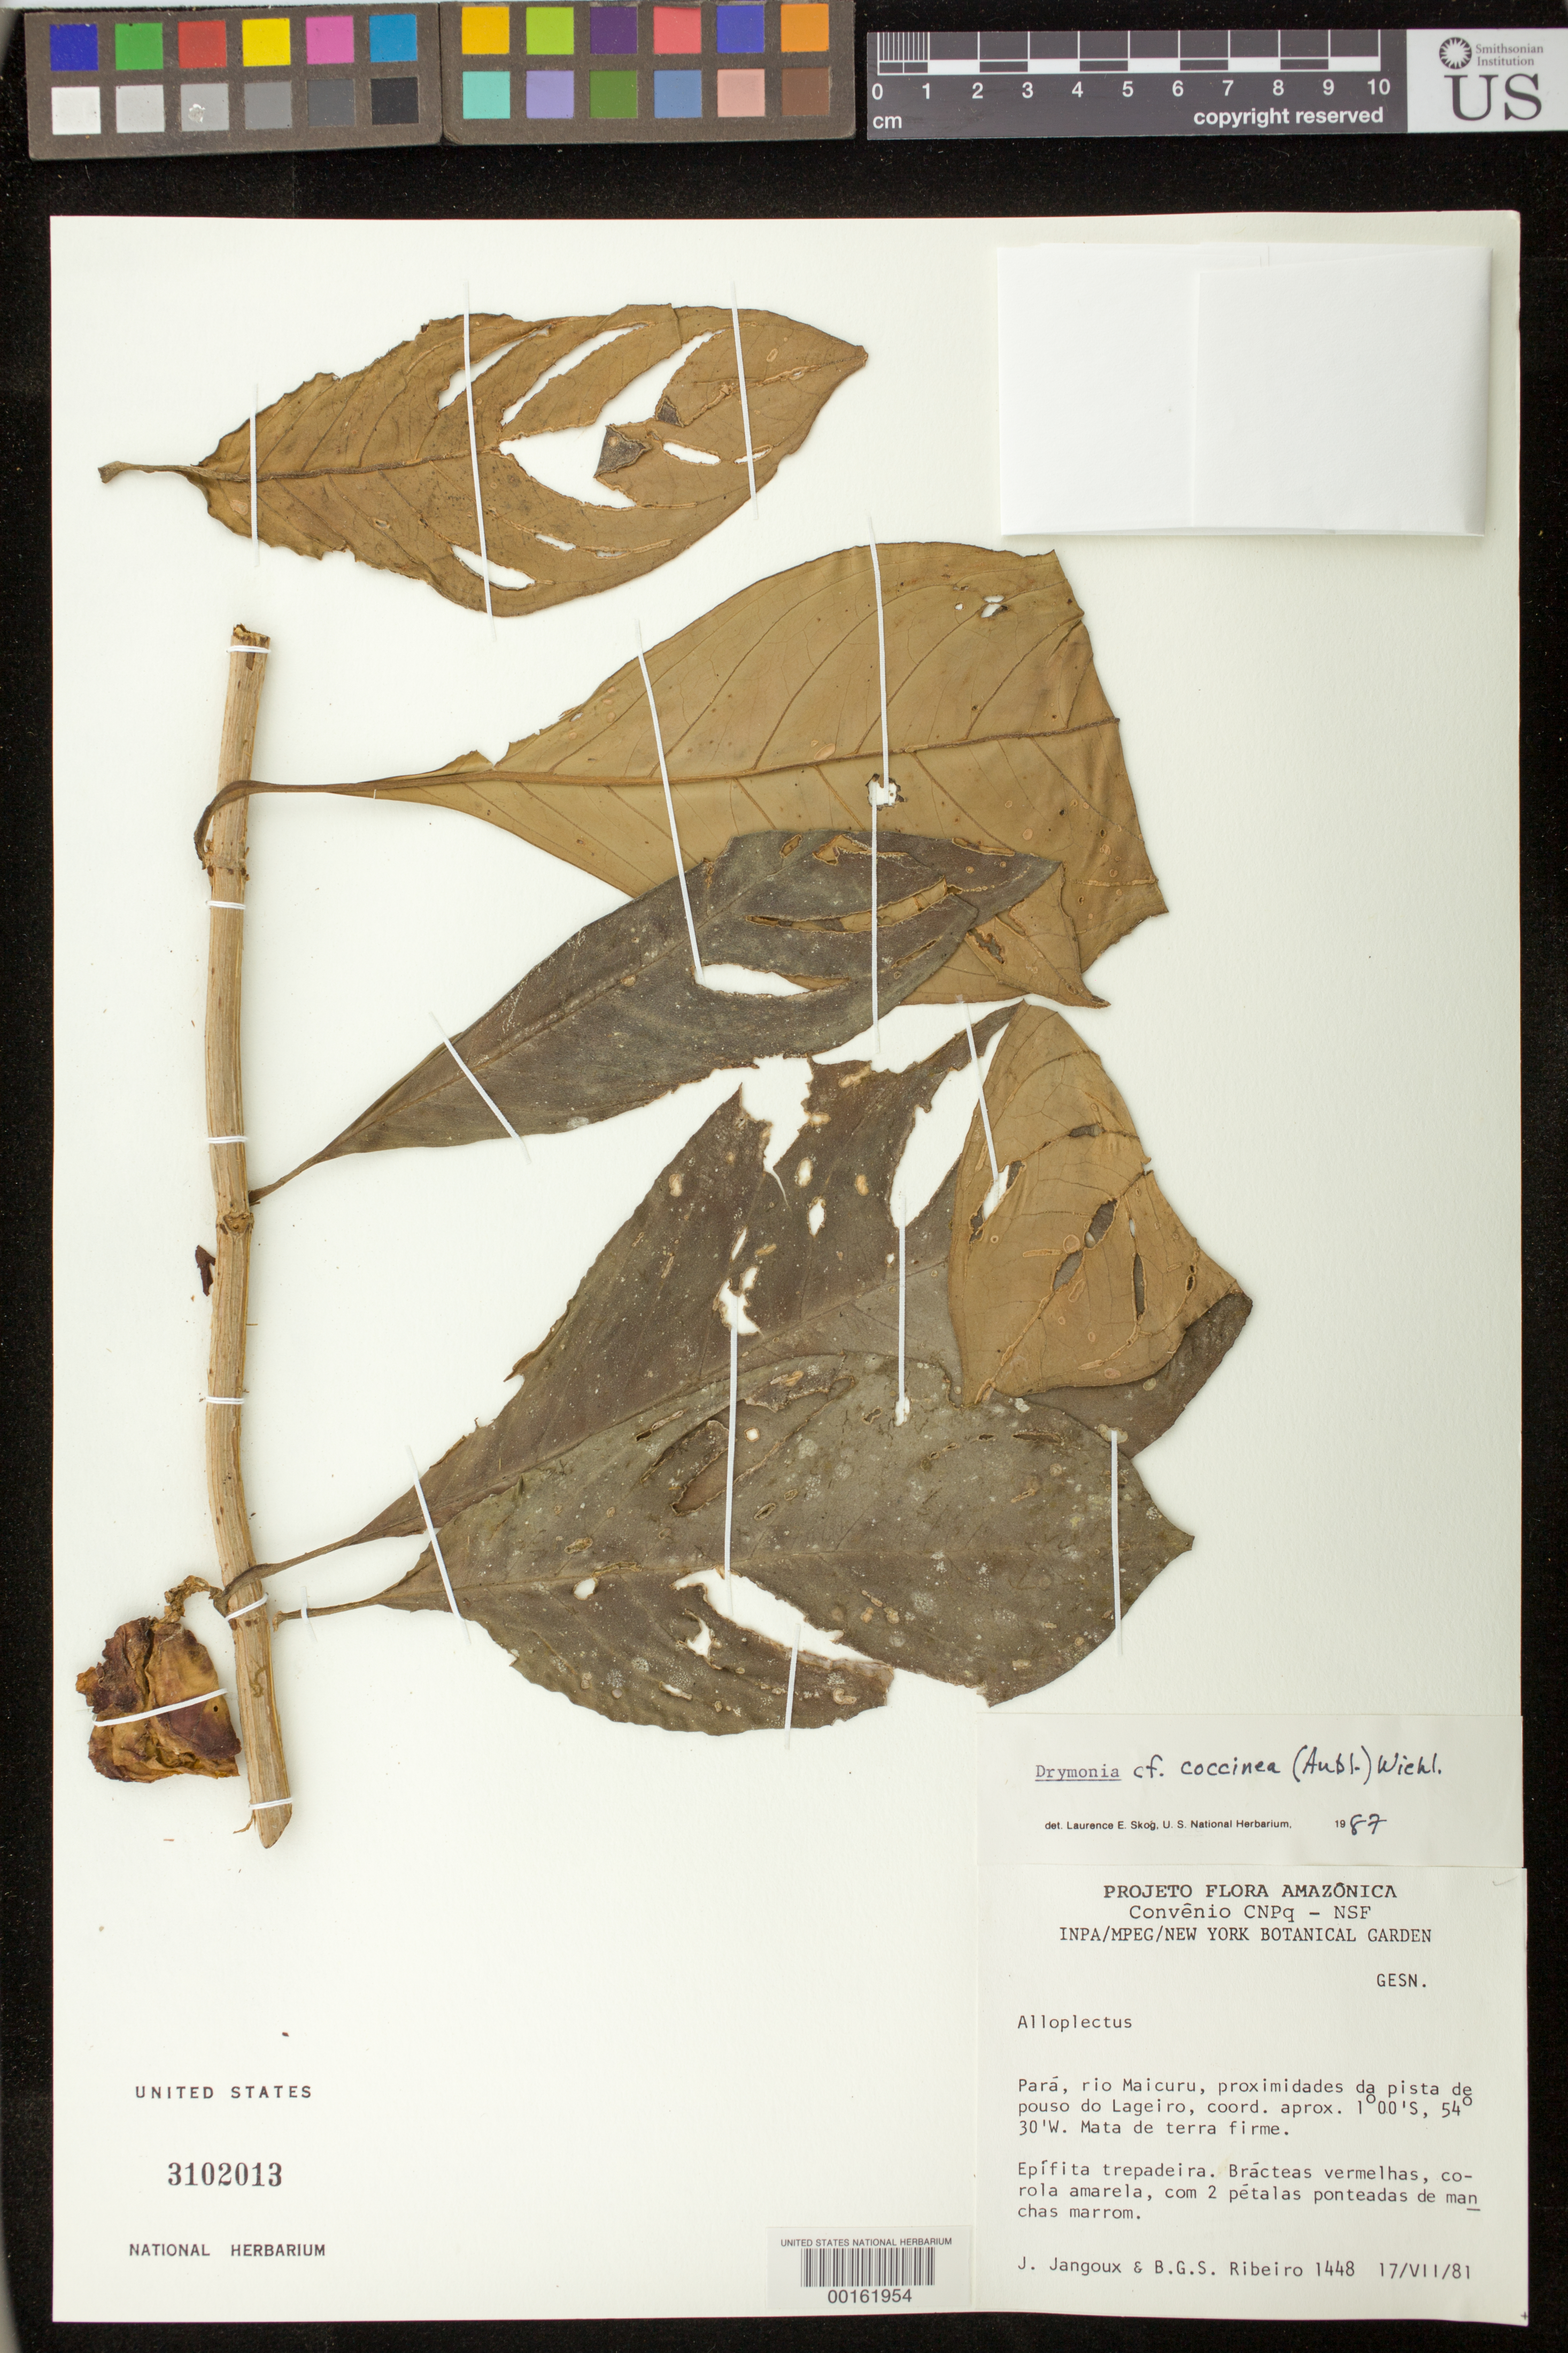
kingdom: Plantae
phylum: Tracheophyta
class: Magnoliopsida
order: Lamiales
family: Gesneriaceae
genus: Drymonia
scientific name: Drymonia coccinea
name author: (Aubl.) Wiehler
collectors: J. I. Jangoux & B. G. S. Ribeiro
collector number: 1448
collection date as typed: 17 Jul 1981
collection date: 1981-07-17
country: Brazil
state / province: Pará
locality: Rio Maicuru, near Lageiro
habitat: Forest on terra firme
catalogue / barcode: US 3102013